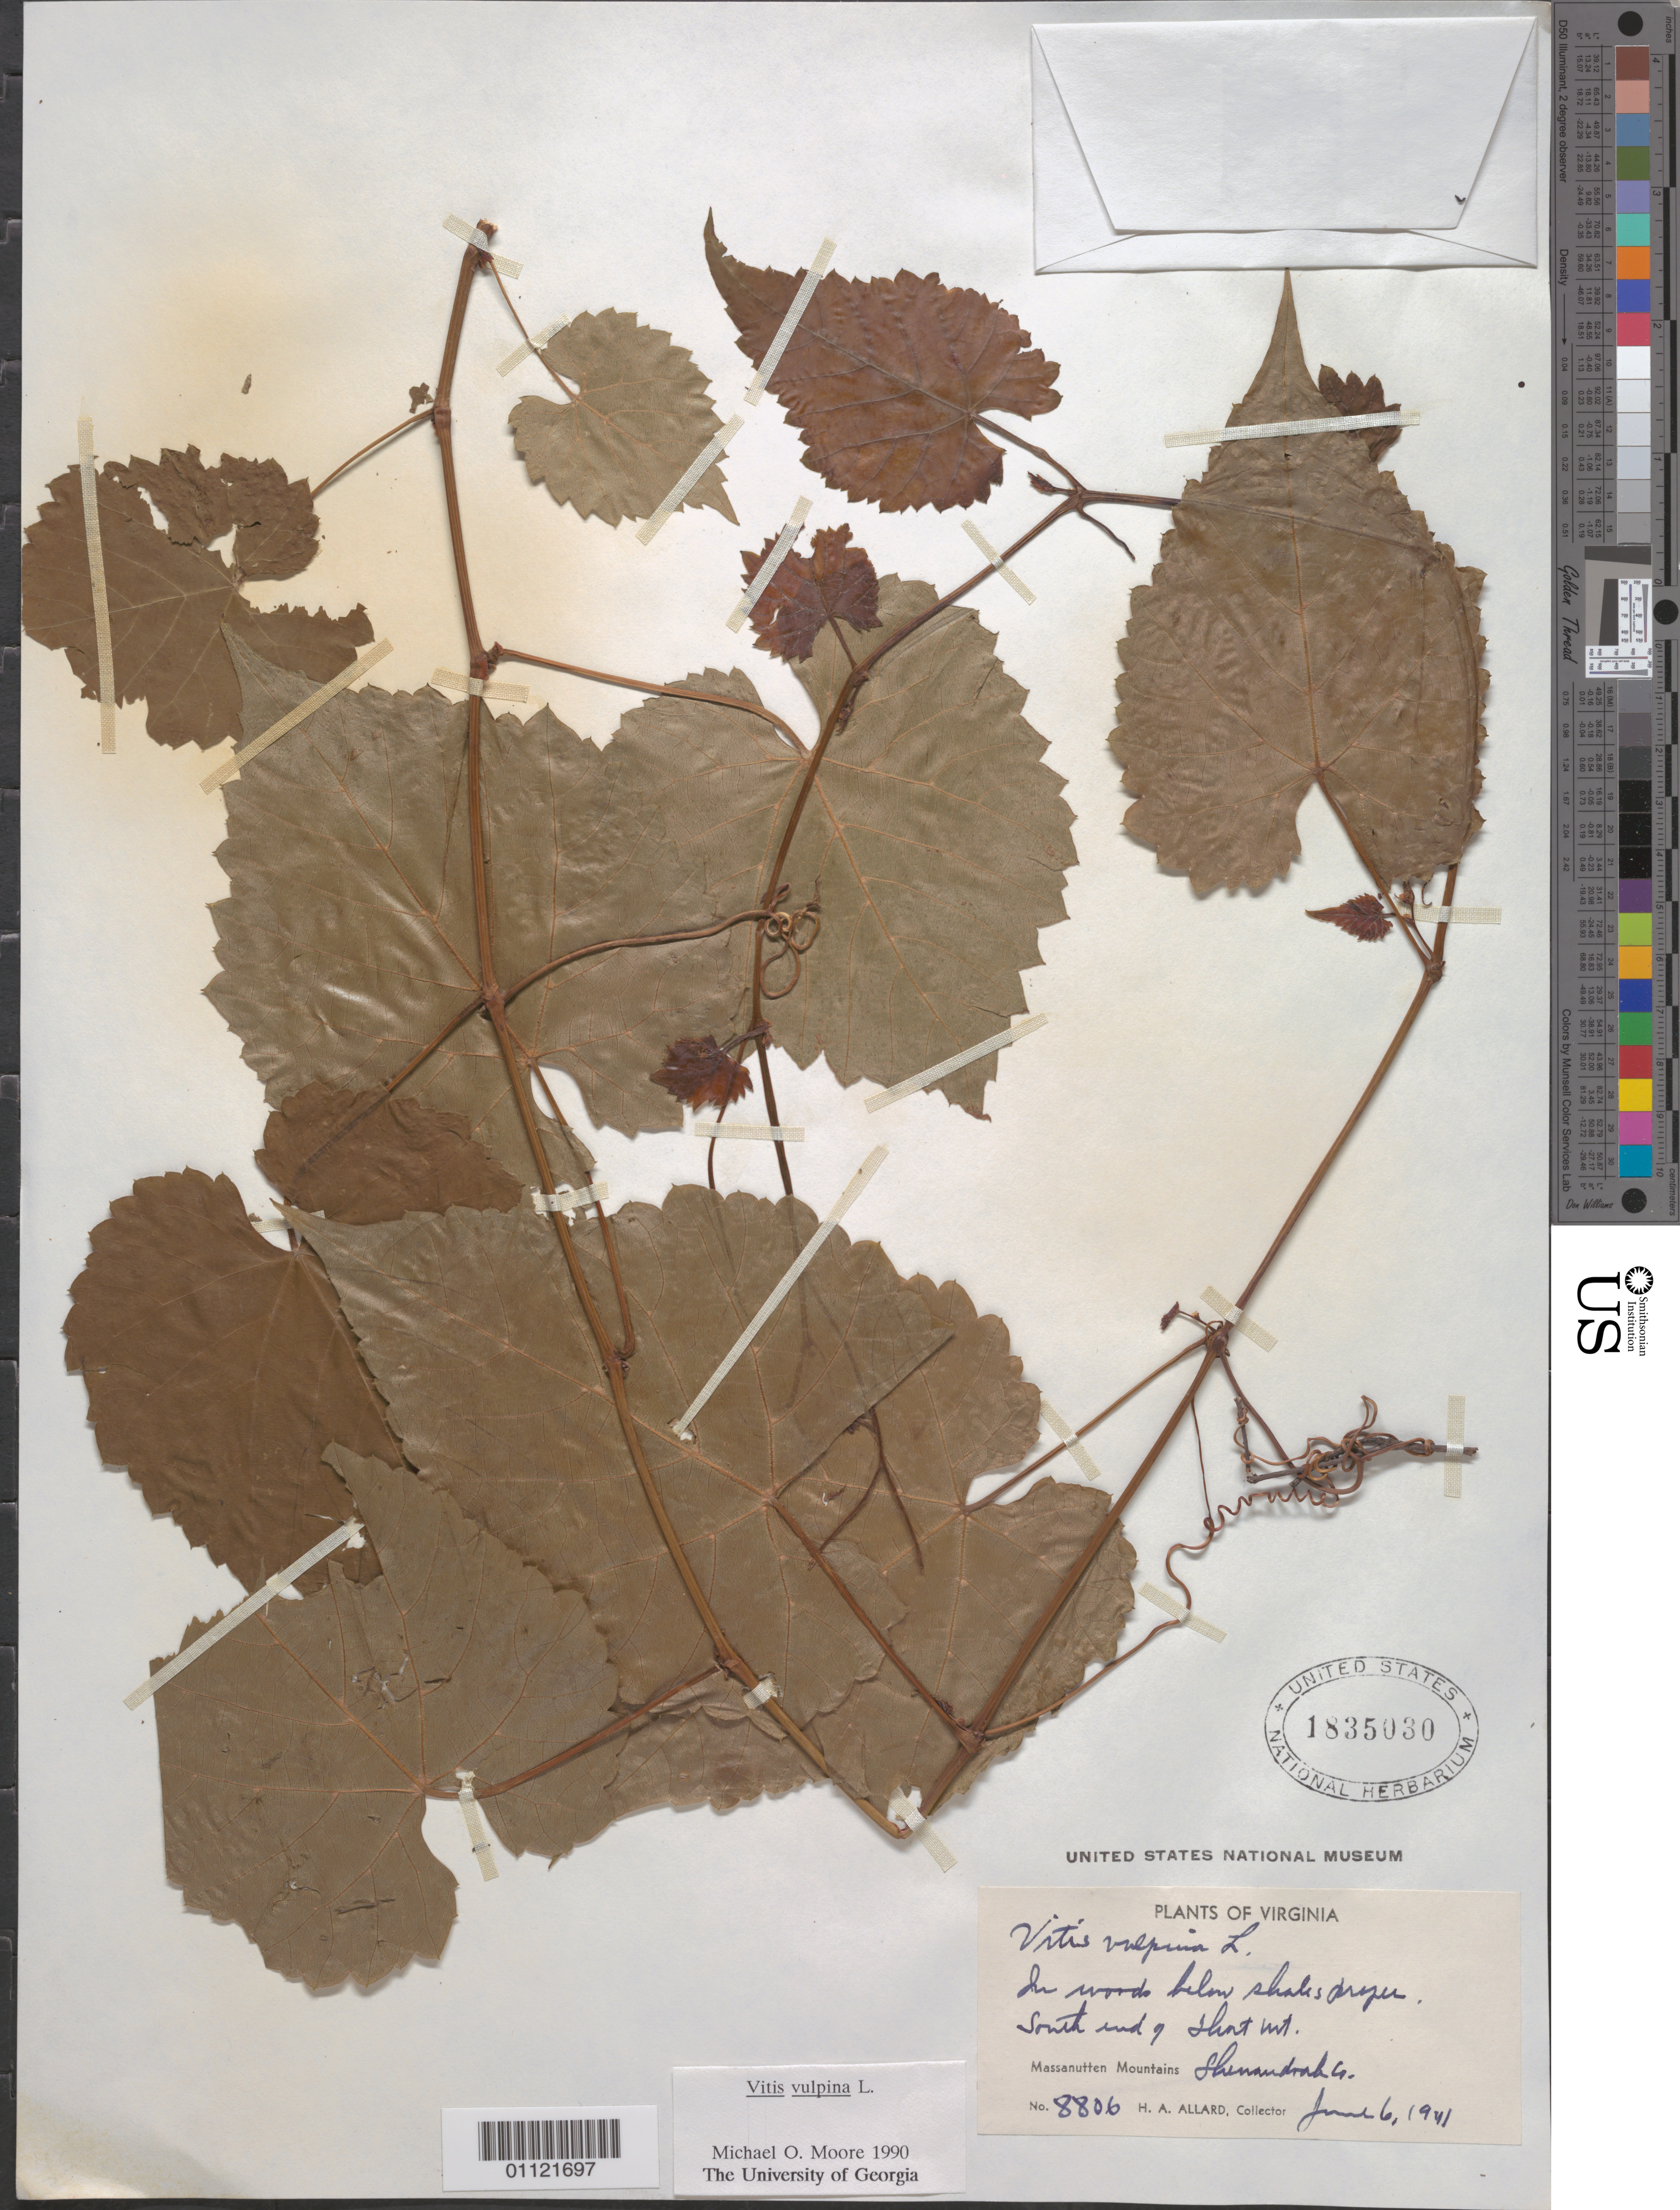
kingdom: Plantae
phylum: Tracheophyta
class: Magnoliopsida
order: Vitales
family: Vitaceae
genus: Vitis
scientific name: Vitis vulpina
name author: L.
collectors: H. A. Allard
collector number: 8806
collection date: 1941-06-06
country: United States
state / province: Virginia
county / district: Shenandoah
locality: South end of Shat. Mt. Massanutten Mountains,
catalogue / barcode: US 1835030